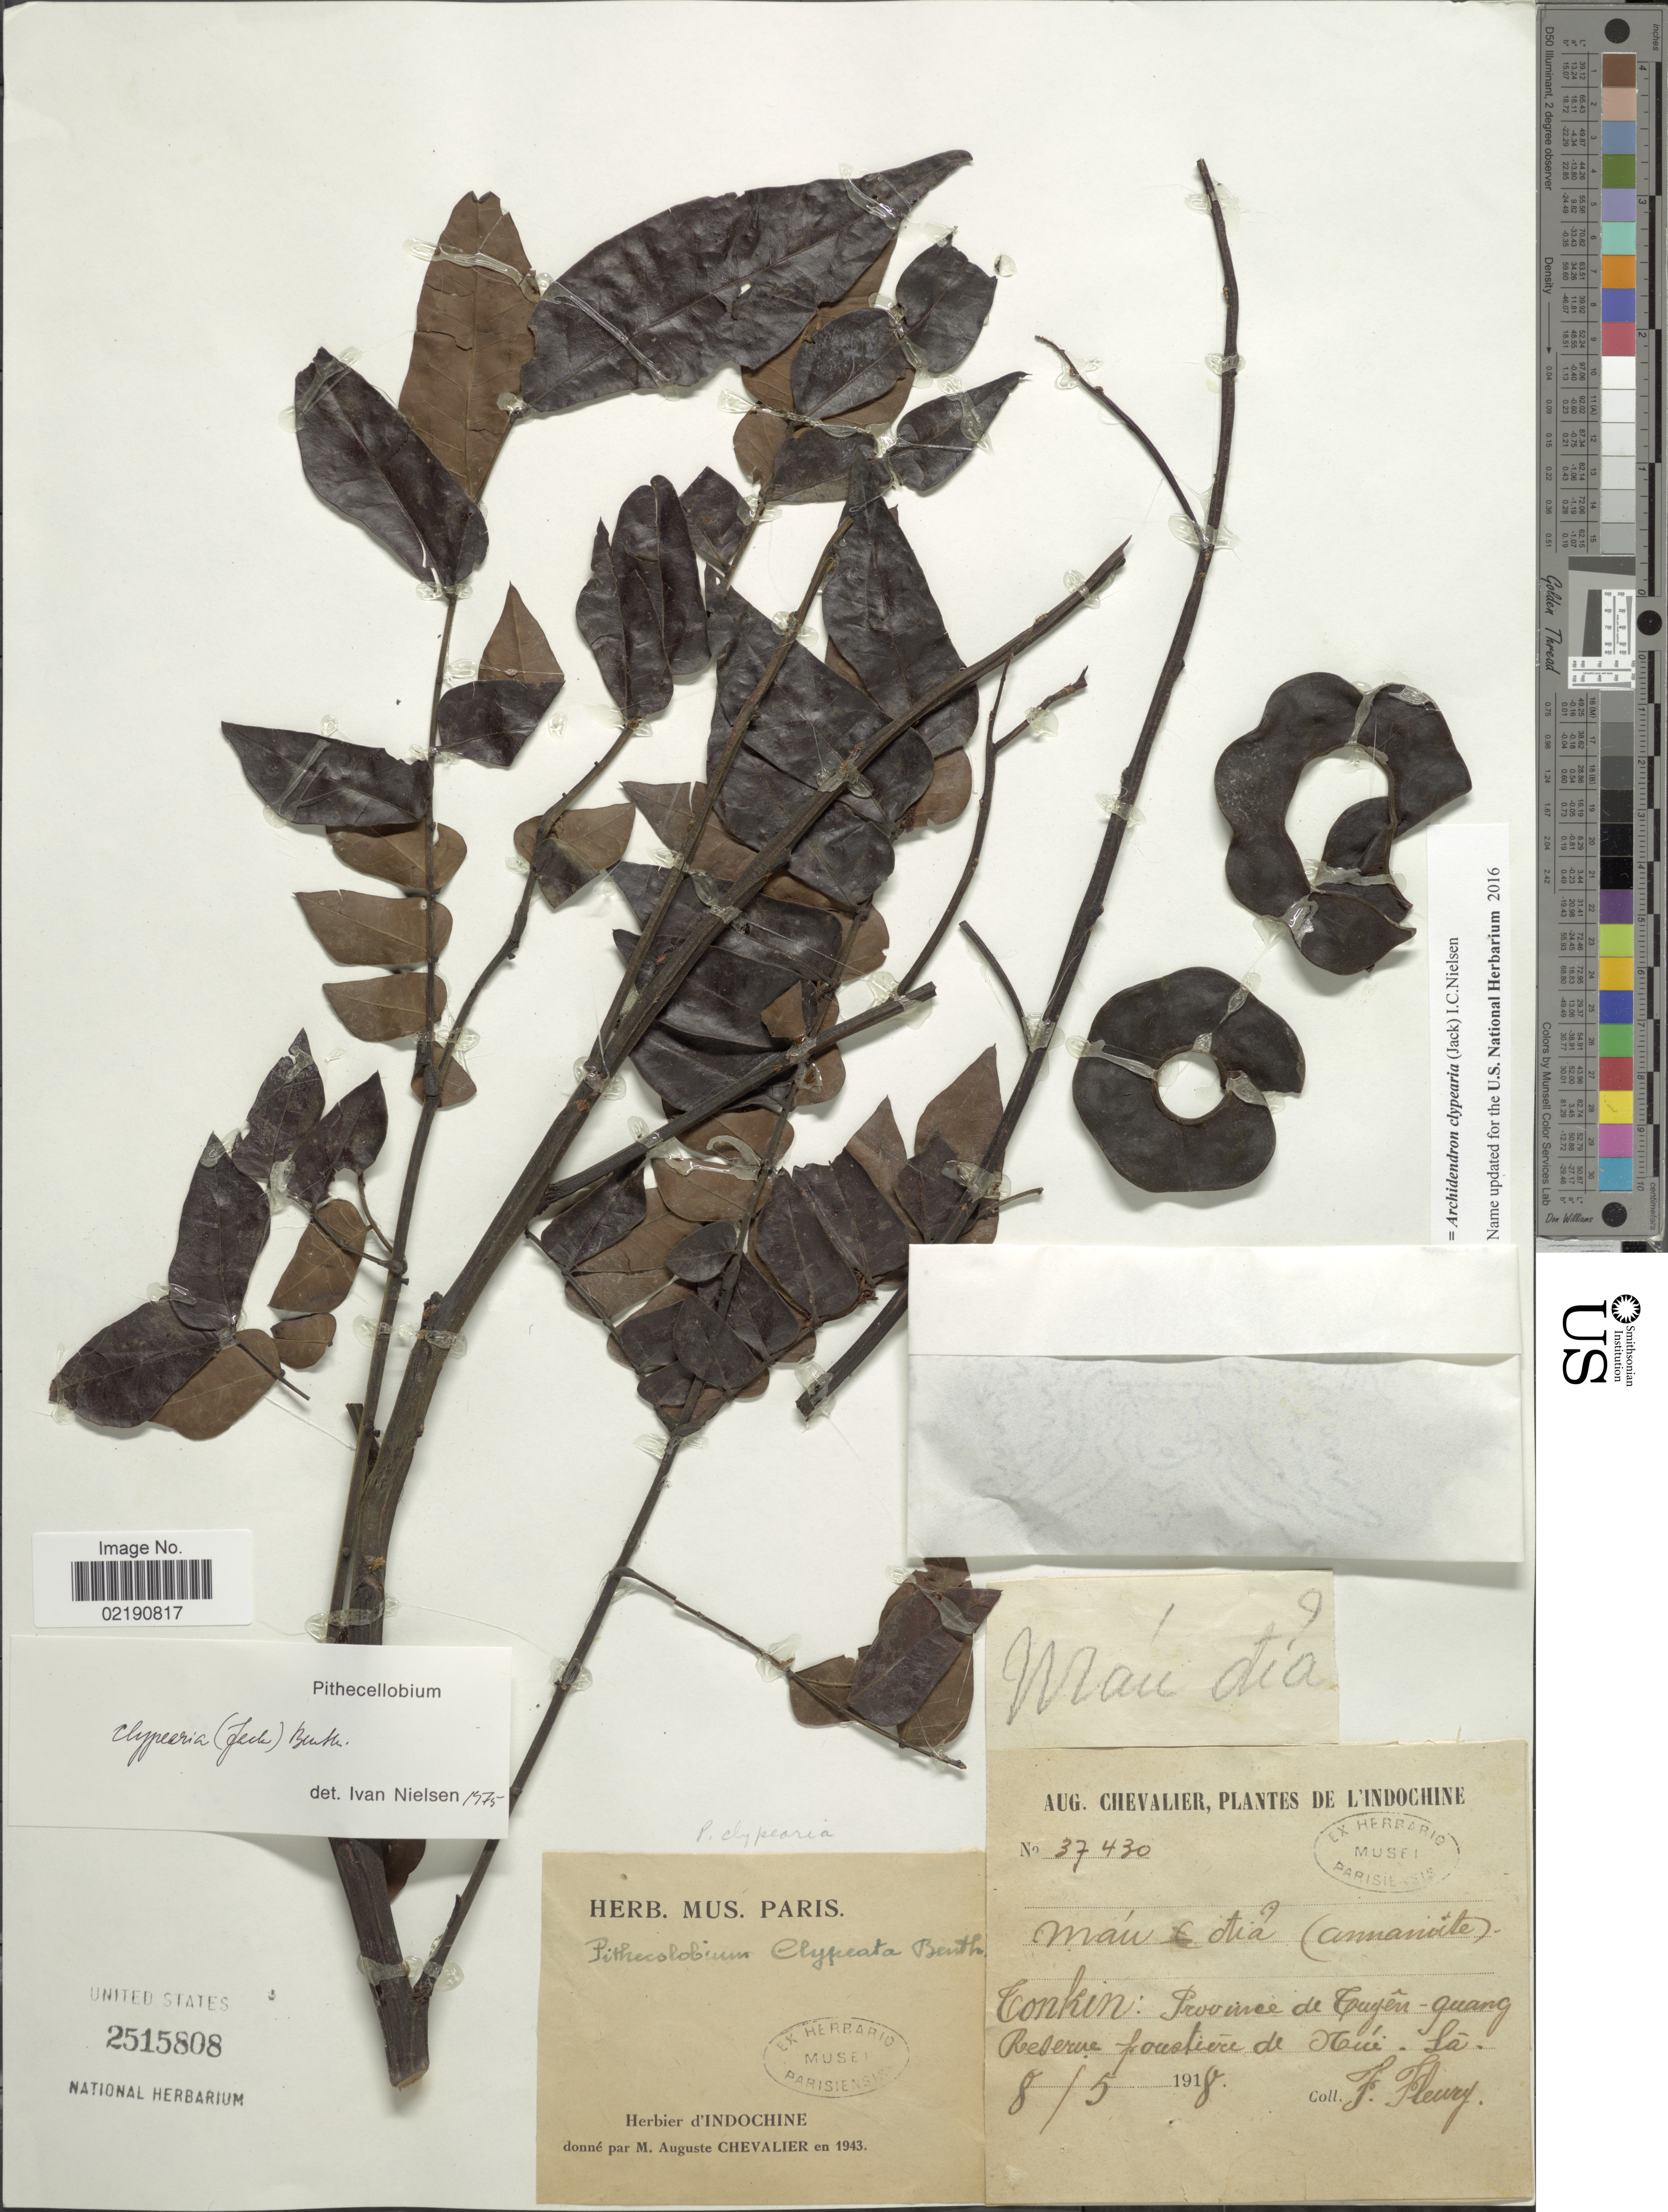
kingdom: Plantae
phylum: Tracheophyta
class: Magnoliopsida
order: Fabales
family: Fabaceae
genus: Archidendron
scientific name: Archidendron clypearia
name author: (Jack) I.C. Nielsen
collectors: F. Fleury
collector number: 37430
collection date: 1918-05-08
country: Vietnam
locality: Tonkin: Province de Couyen-guang Reserve poutiere de Moue, La. Indochine [interpreted]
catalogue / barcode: US 2515808